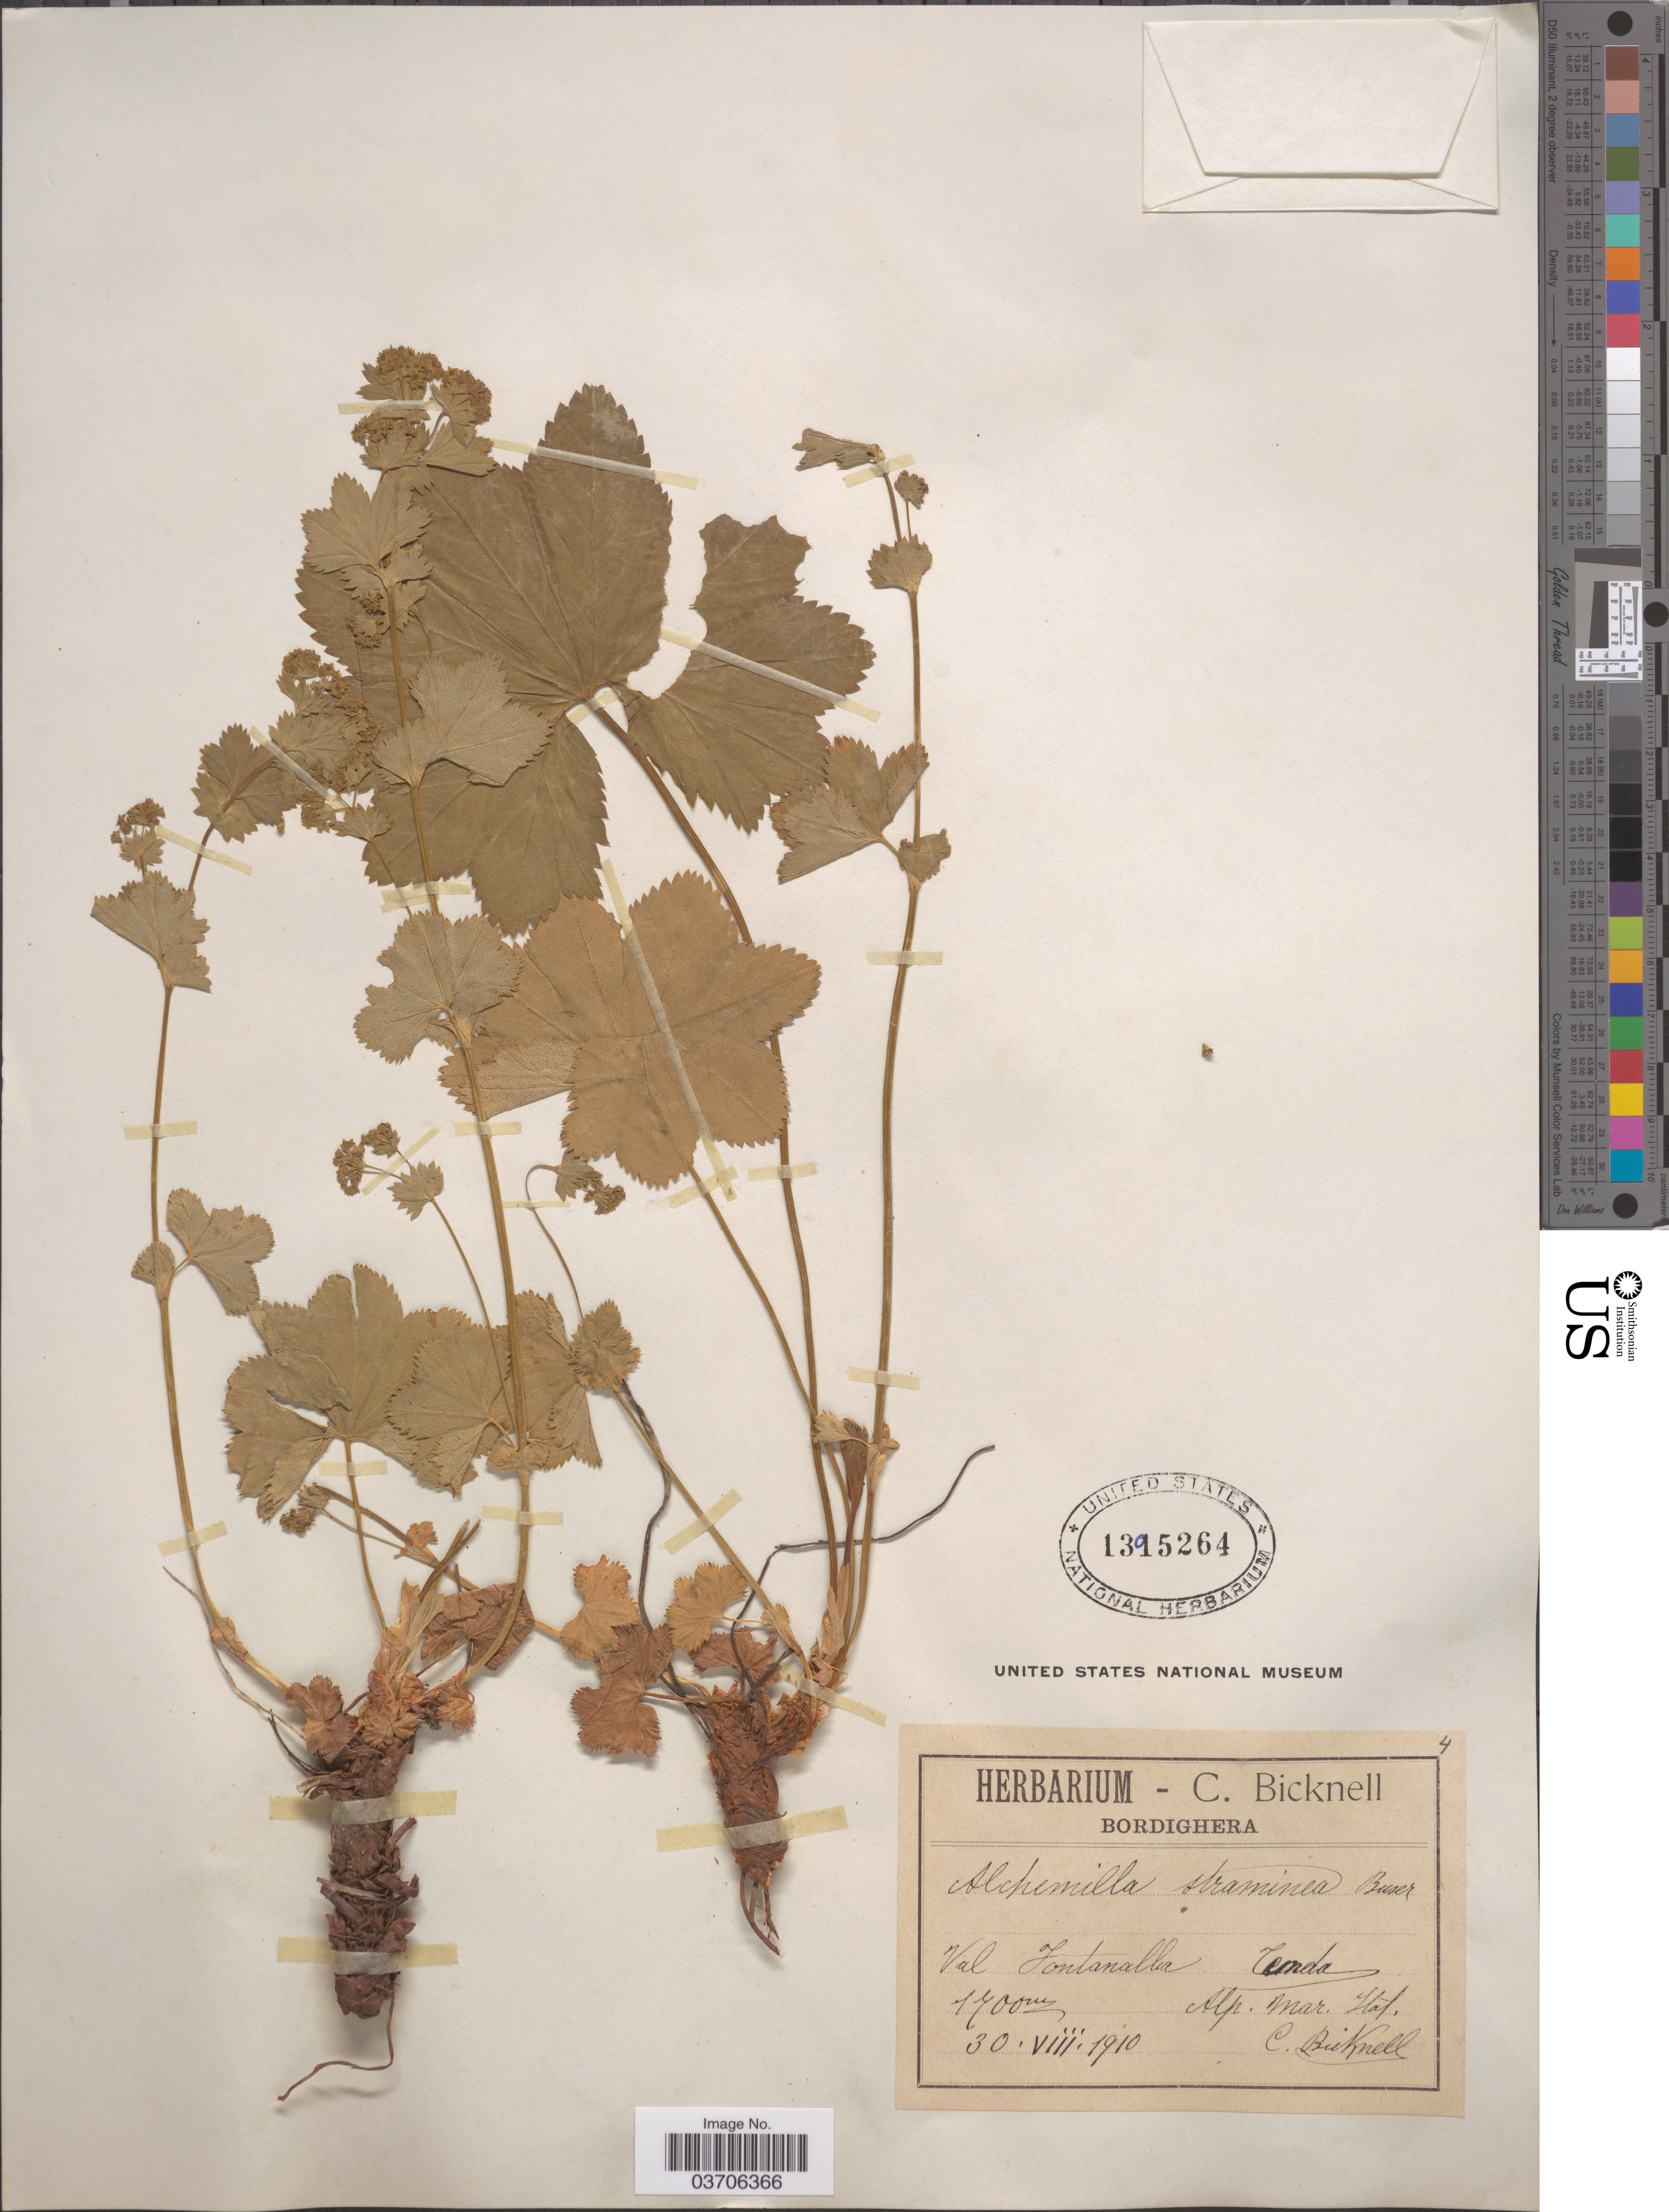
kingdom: Plantae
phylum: Tracheophyta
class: Magnoliopsida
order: Rosales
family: Rosaceae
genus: Alchemilla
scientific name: Alchemilla straminea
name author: Buser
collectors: C. Bicknell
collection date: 1910-08-30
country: Italy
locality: Val Fontanalla, Tenda. Alp. Mar. Ital.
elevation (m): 1700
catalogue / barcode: US 1395264